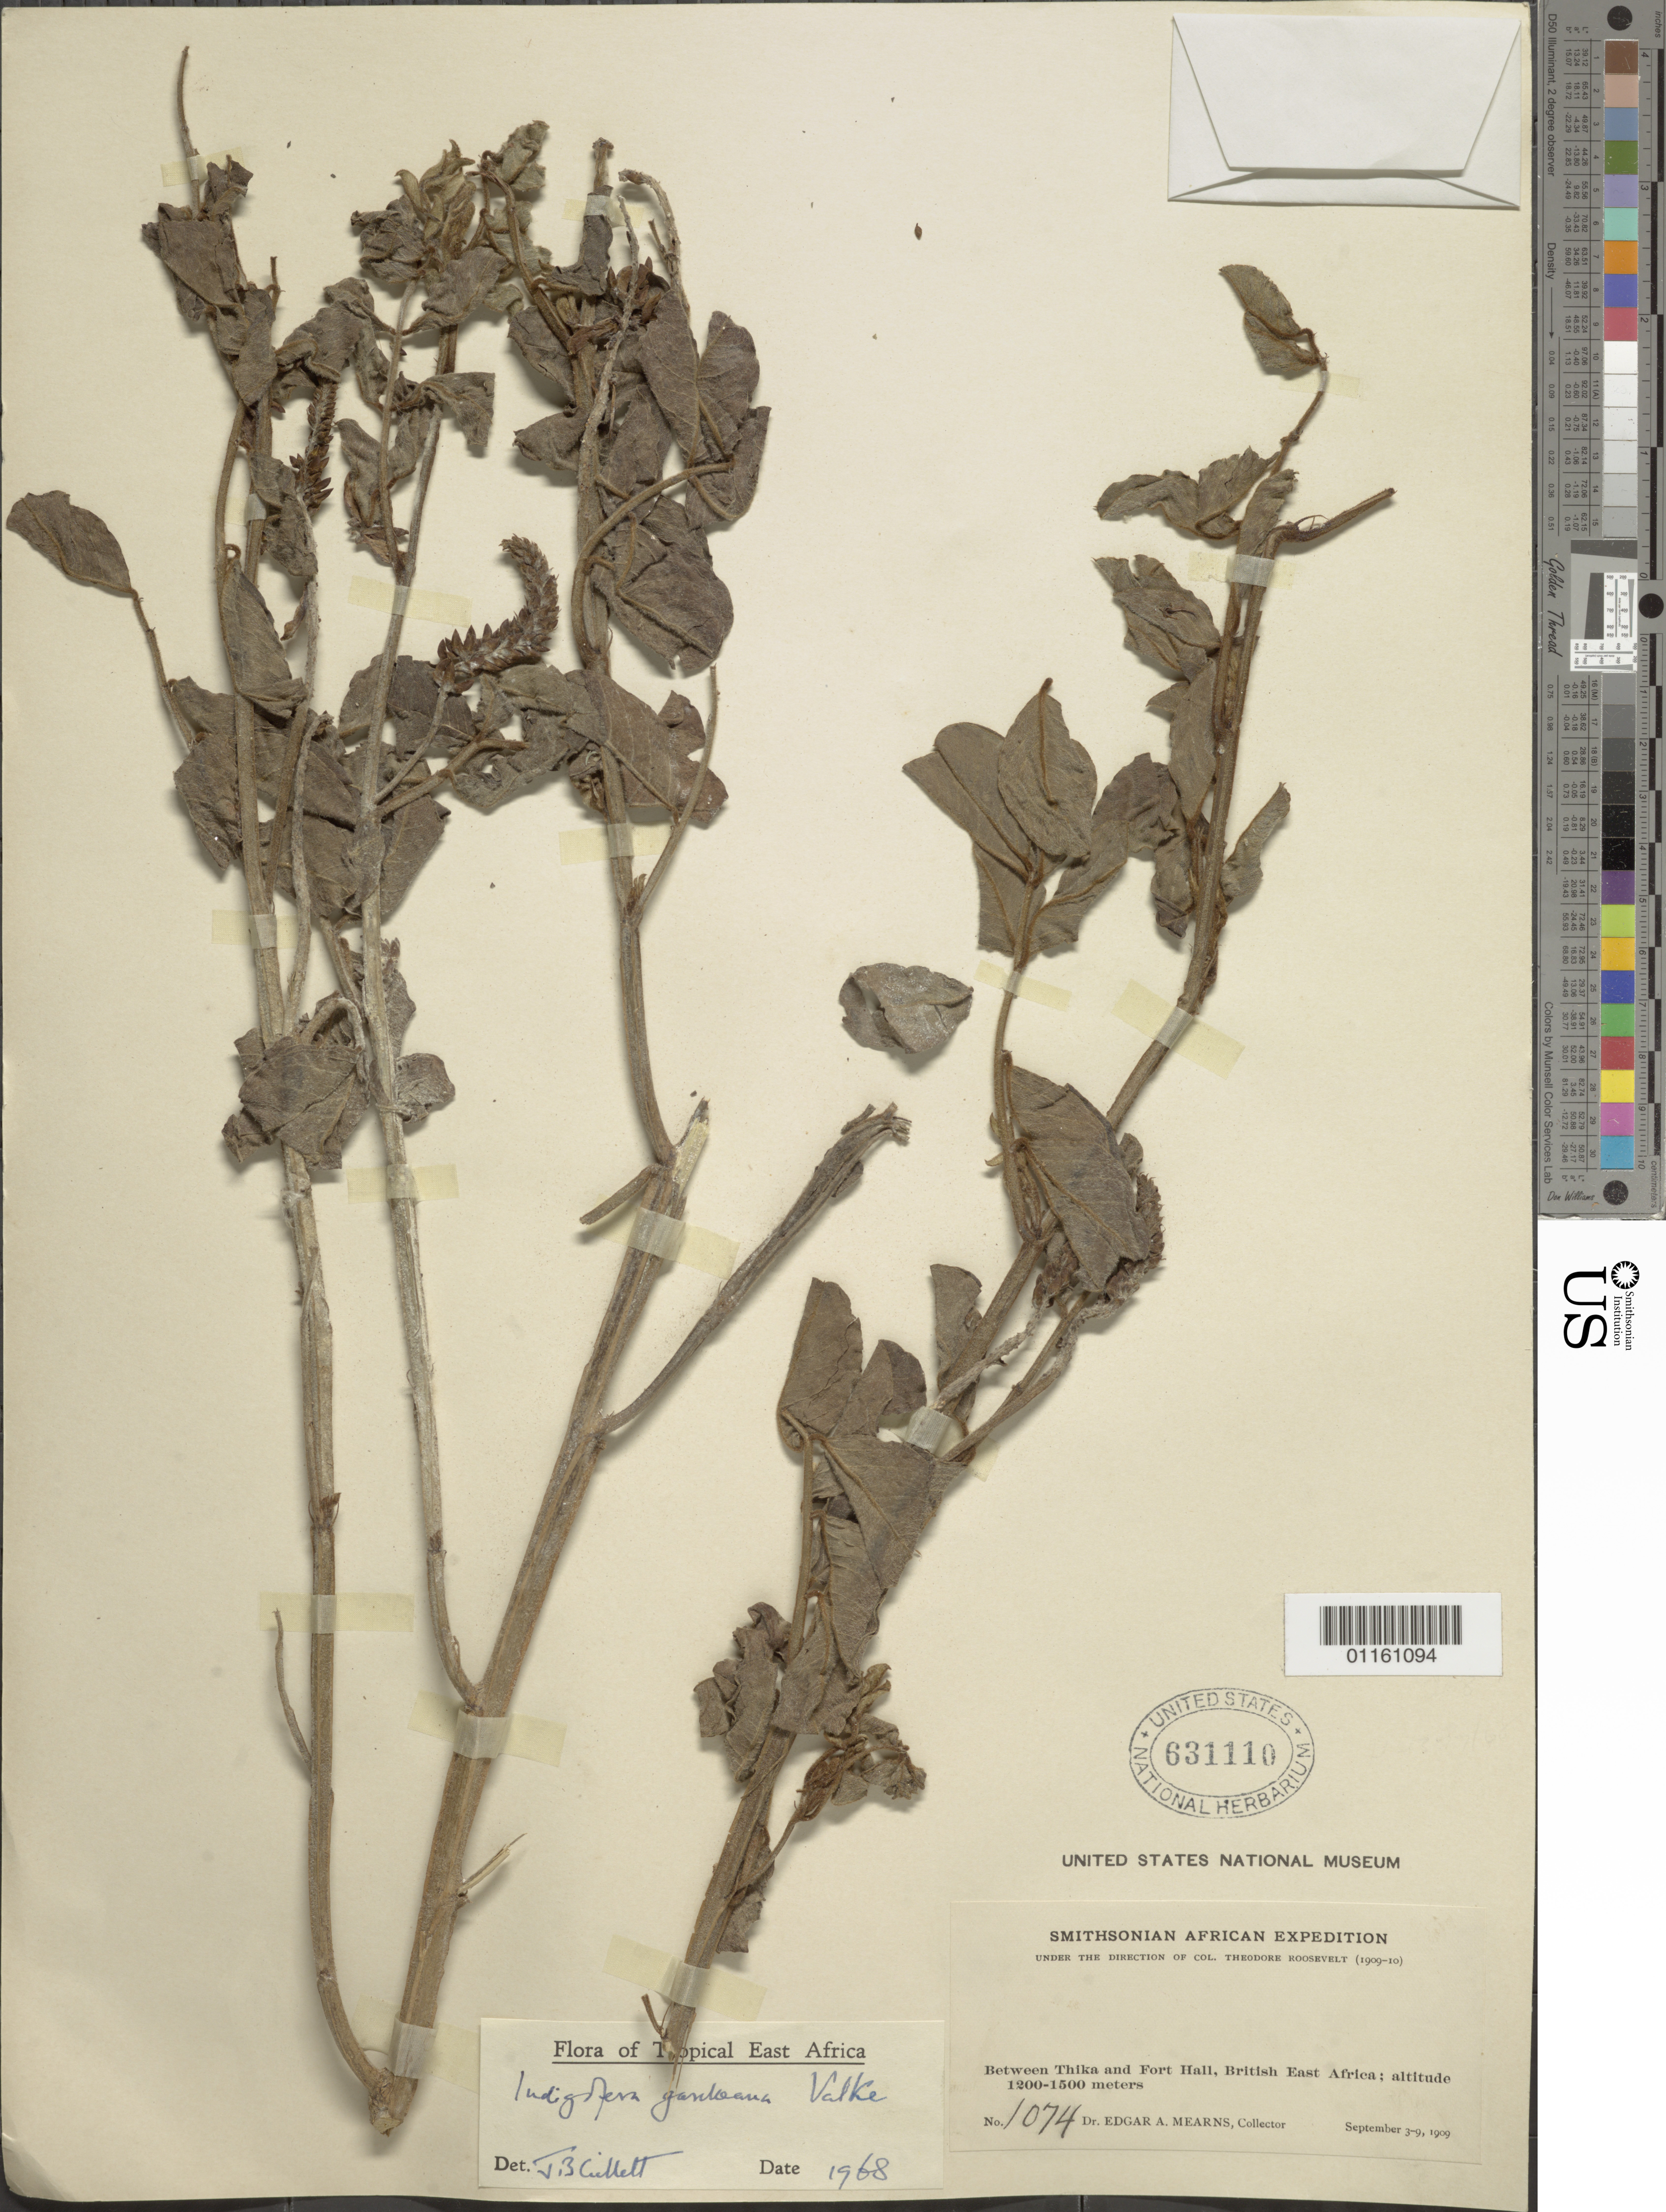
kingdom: Plantae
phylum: Tracheophyta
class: Magnoliopsida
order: Fabales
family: Fabaceae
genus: Indigofera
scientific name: Indigofera garckeana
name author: Vatke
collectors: E. A. Mearns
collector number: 1074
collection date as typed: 03 Sep 1909 to 09 Sep 1909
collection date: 1909-09-03/1909-09-09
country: Kenya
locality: Between Thika and Fort Hall.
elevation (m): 1200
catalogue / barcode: US 631110